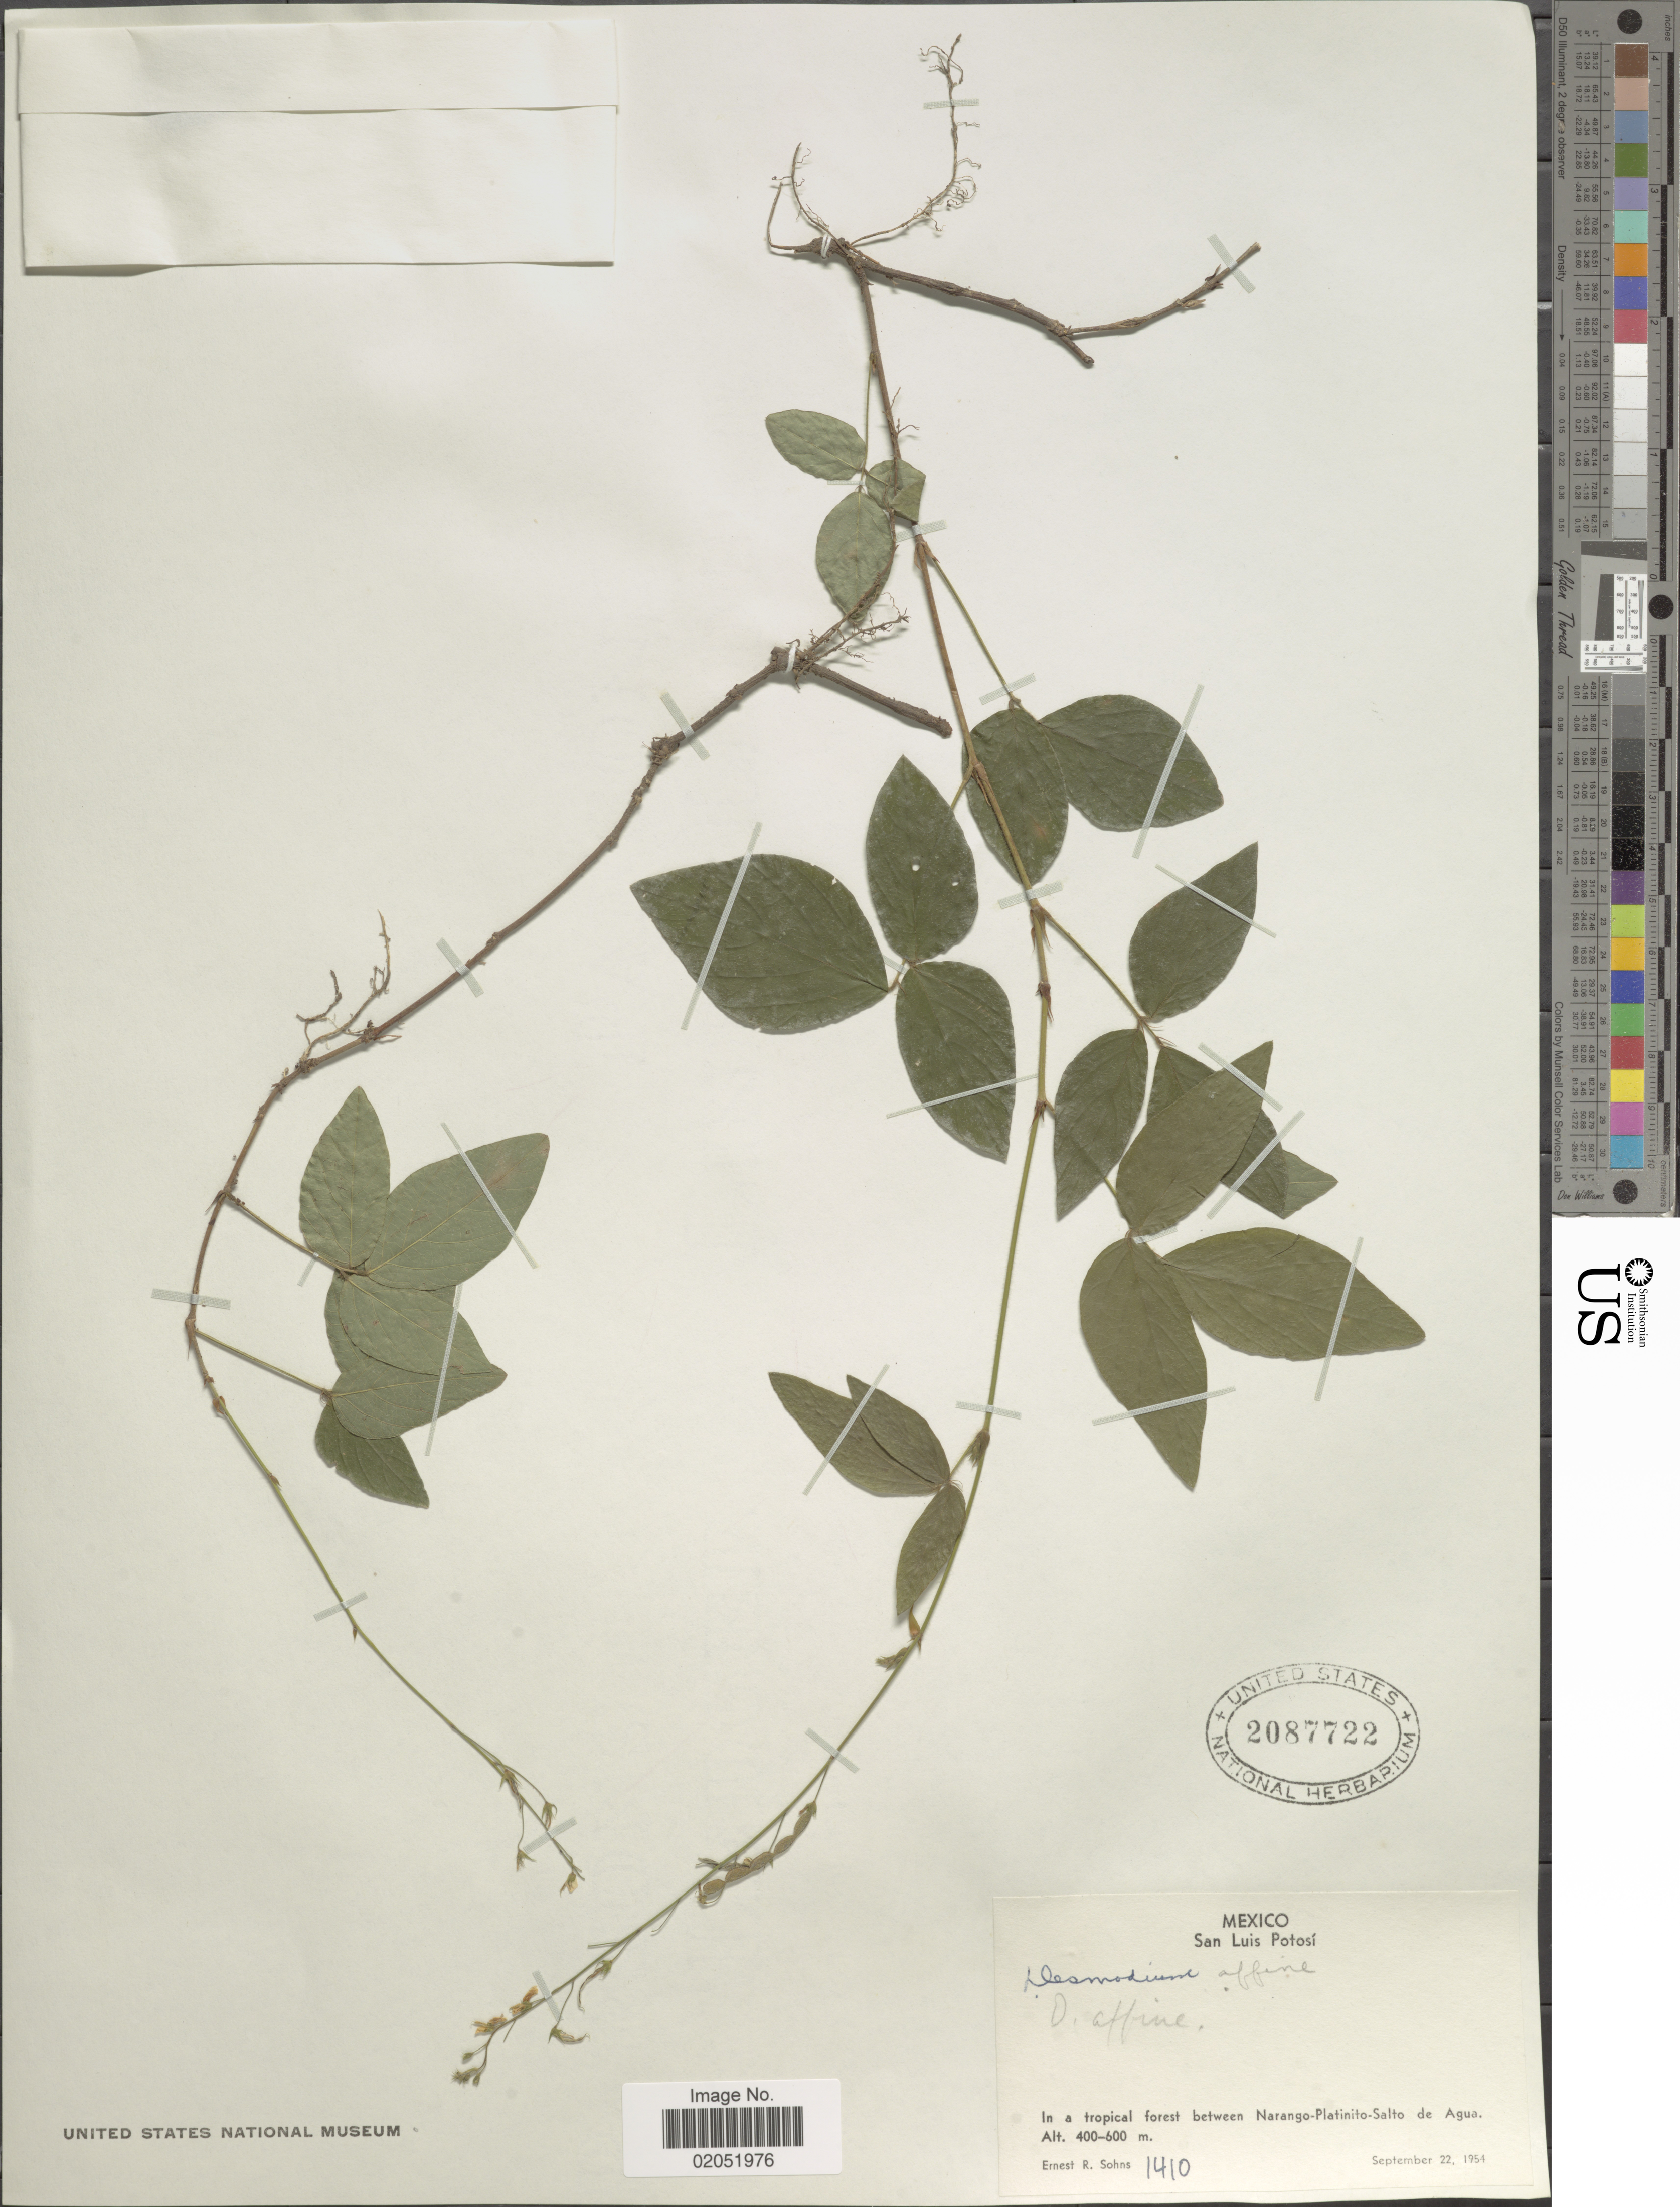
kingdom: Plantae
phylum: Tracheophyta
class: Magnoliopsida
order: Fabales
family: Fabaceae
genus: Desmodium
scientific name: Desmodium affine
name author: Schltdl.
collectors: E. R. Sohns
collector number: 1410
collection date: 1954-09-22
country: Mexico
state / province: San Luis Potosí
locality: Forest between Narango-Platinito-Salto de Agua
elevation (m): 400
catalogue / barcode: US 2087722